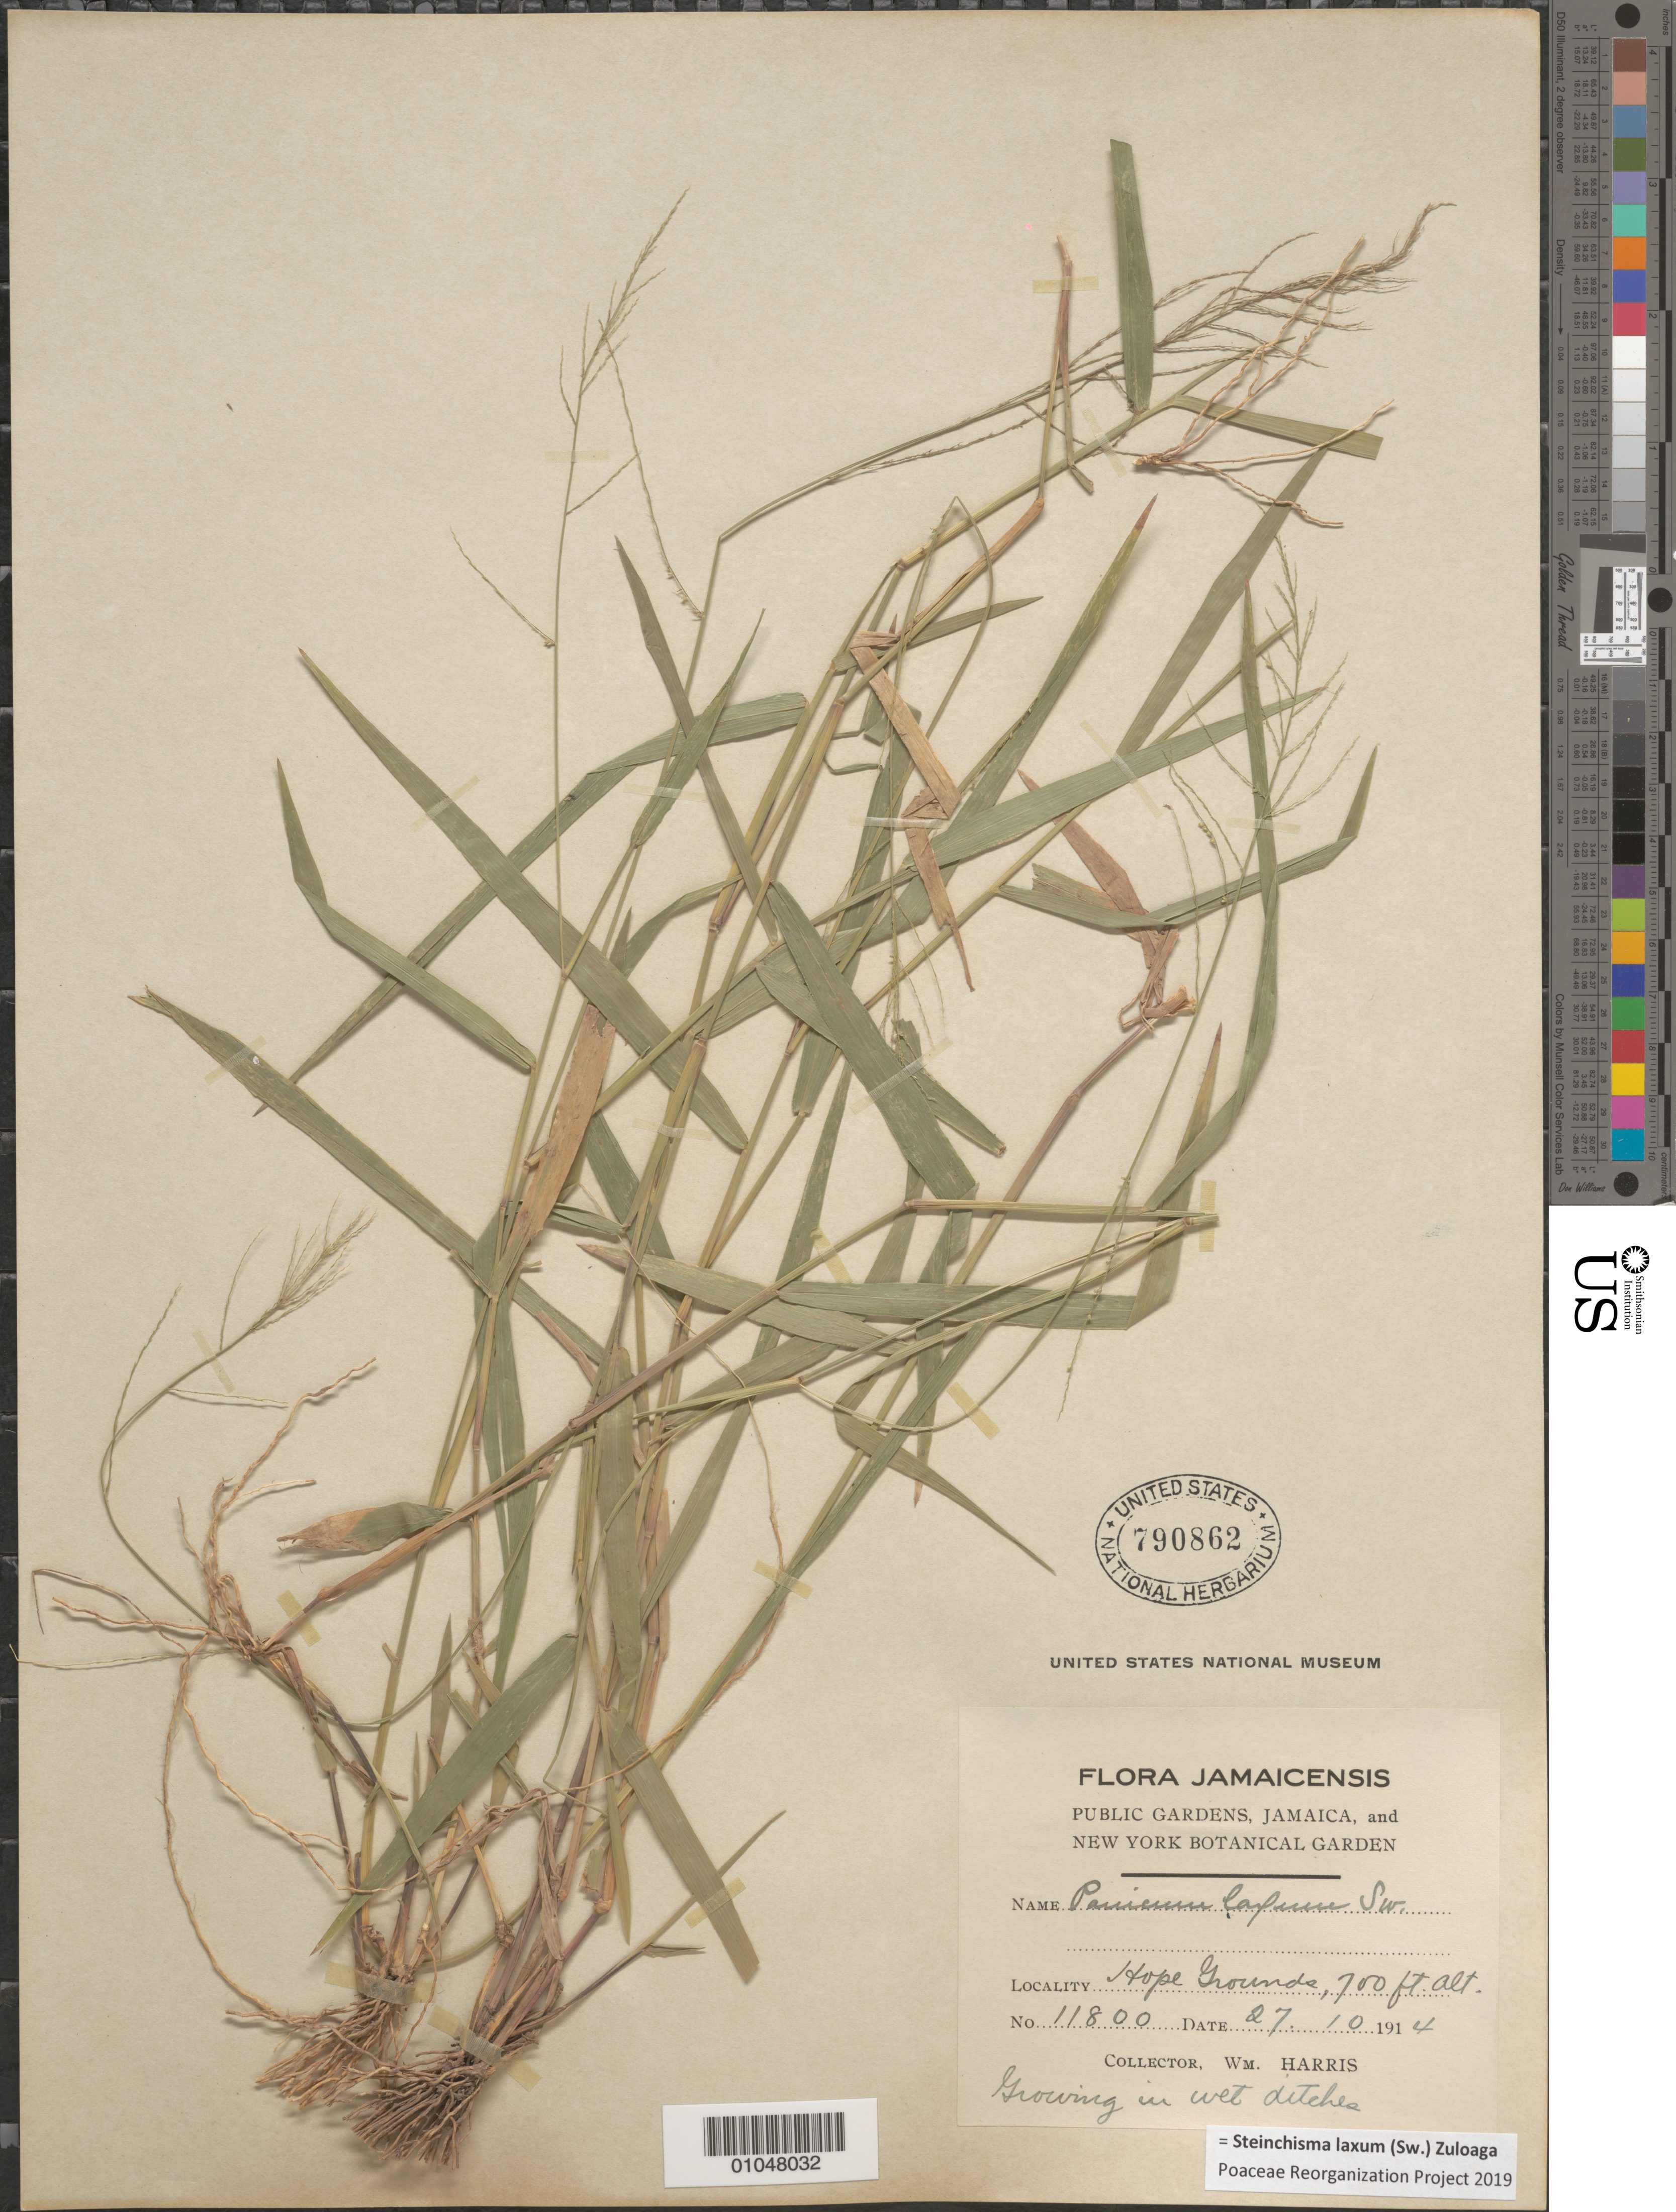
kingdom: Plantae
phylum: Tracheophyta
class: Liliopsida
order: Poales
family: Poaceae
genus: Panicum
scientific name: Panicum laxum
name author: Sw.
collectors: W. Harris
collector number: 11800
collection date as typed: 27 Oct 1914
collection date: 1914-10-27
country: Jamaica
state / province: Saint Andrew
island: Jamaica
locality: Hope Grounds,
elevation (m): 213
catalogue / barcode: US 790862